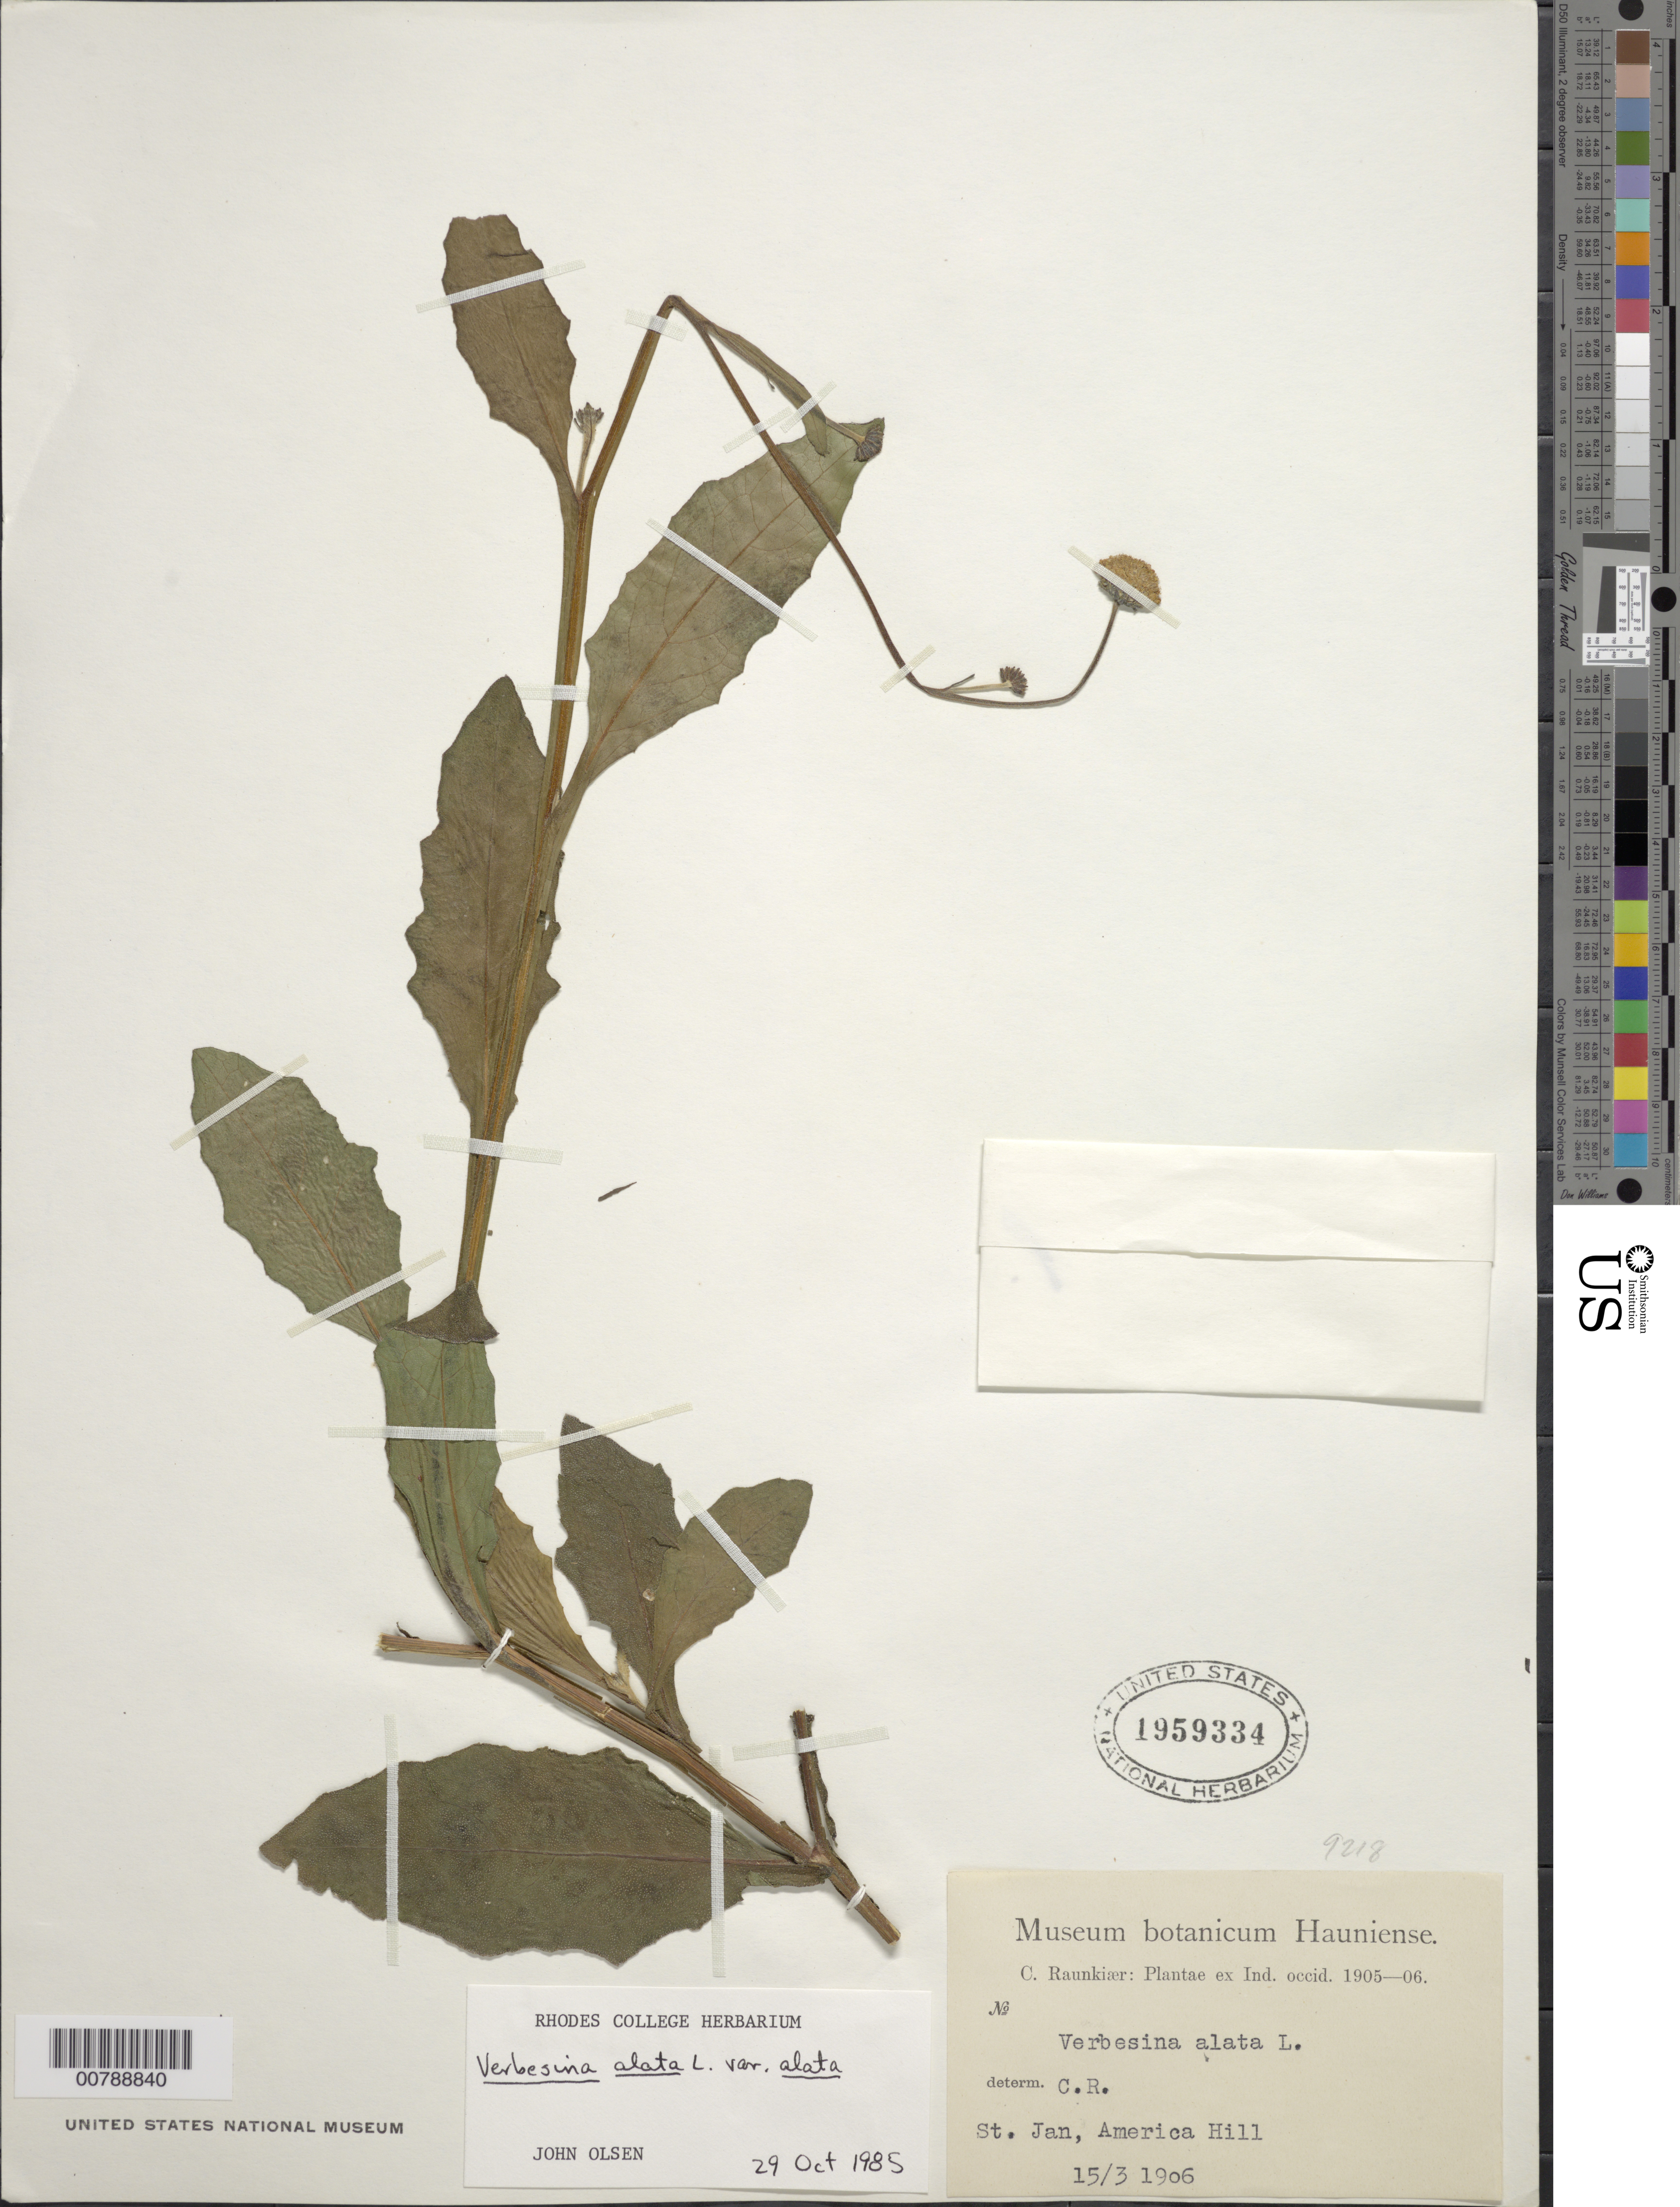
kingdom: Plantae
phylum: Tracheophyta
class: Magnoliopsida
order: Asterales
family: Asteraceae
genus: Verbesina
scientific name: Verbesina alata var. alata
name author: L.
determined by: Olsen, J.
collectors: C. Raunkiær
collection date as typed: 15 Mar 1906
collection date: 1906-03-15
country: U.S. Virgin Islands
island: St. John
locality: America Hill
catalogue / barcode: US 1959334